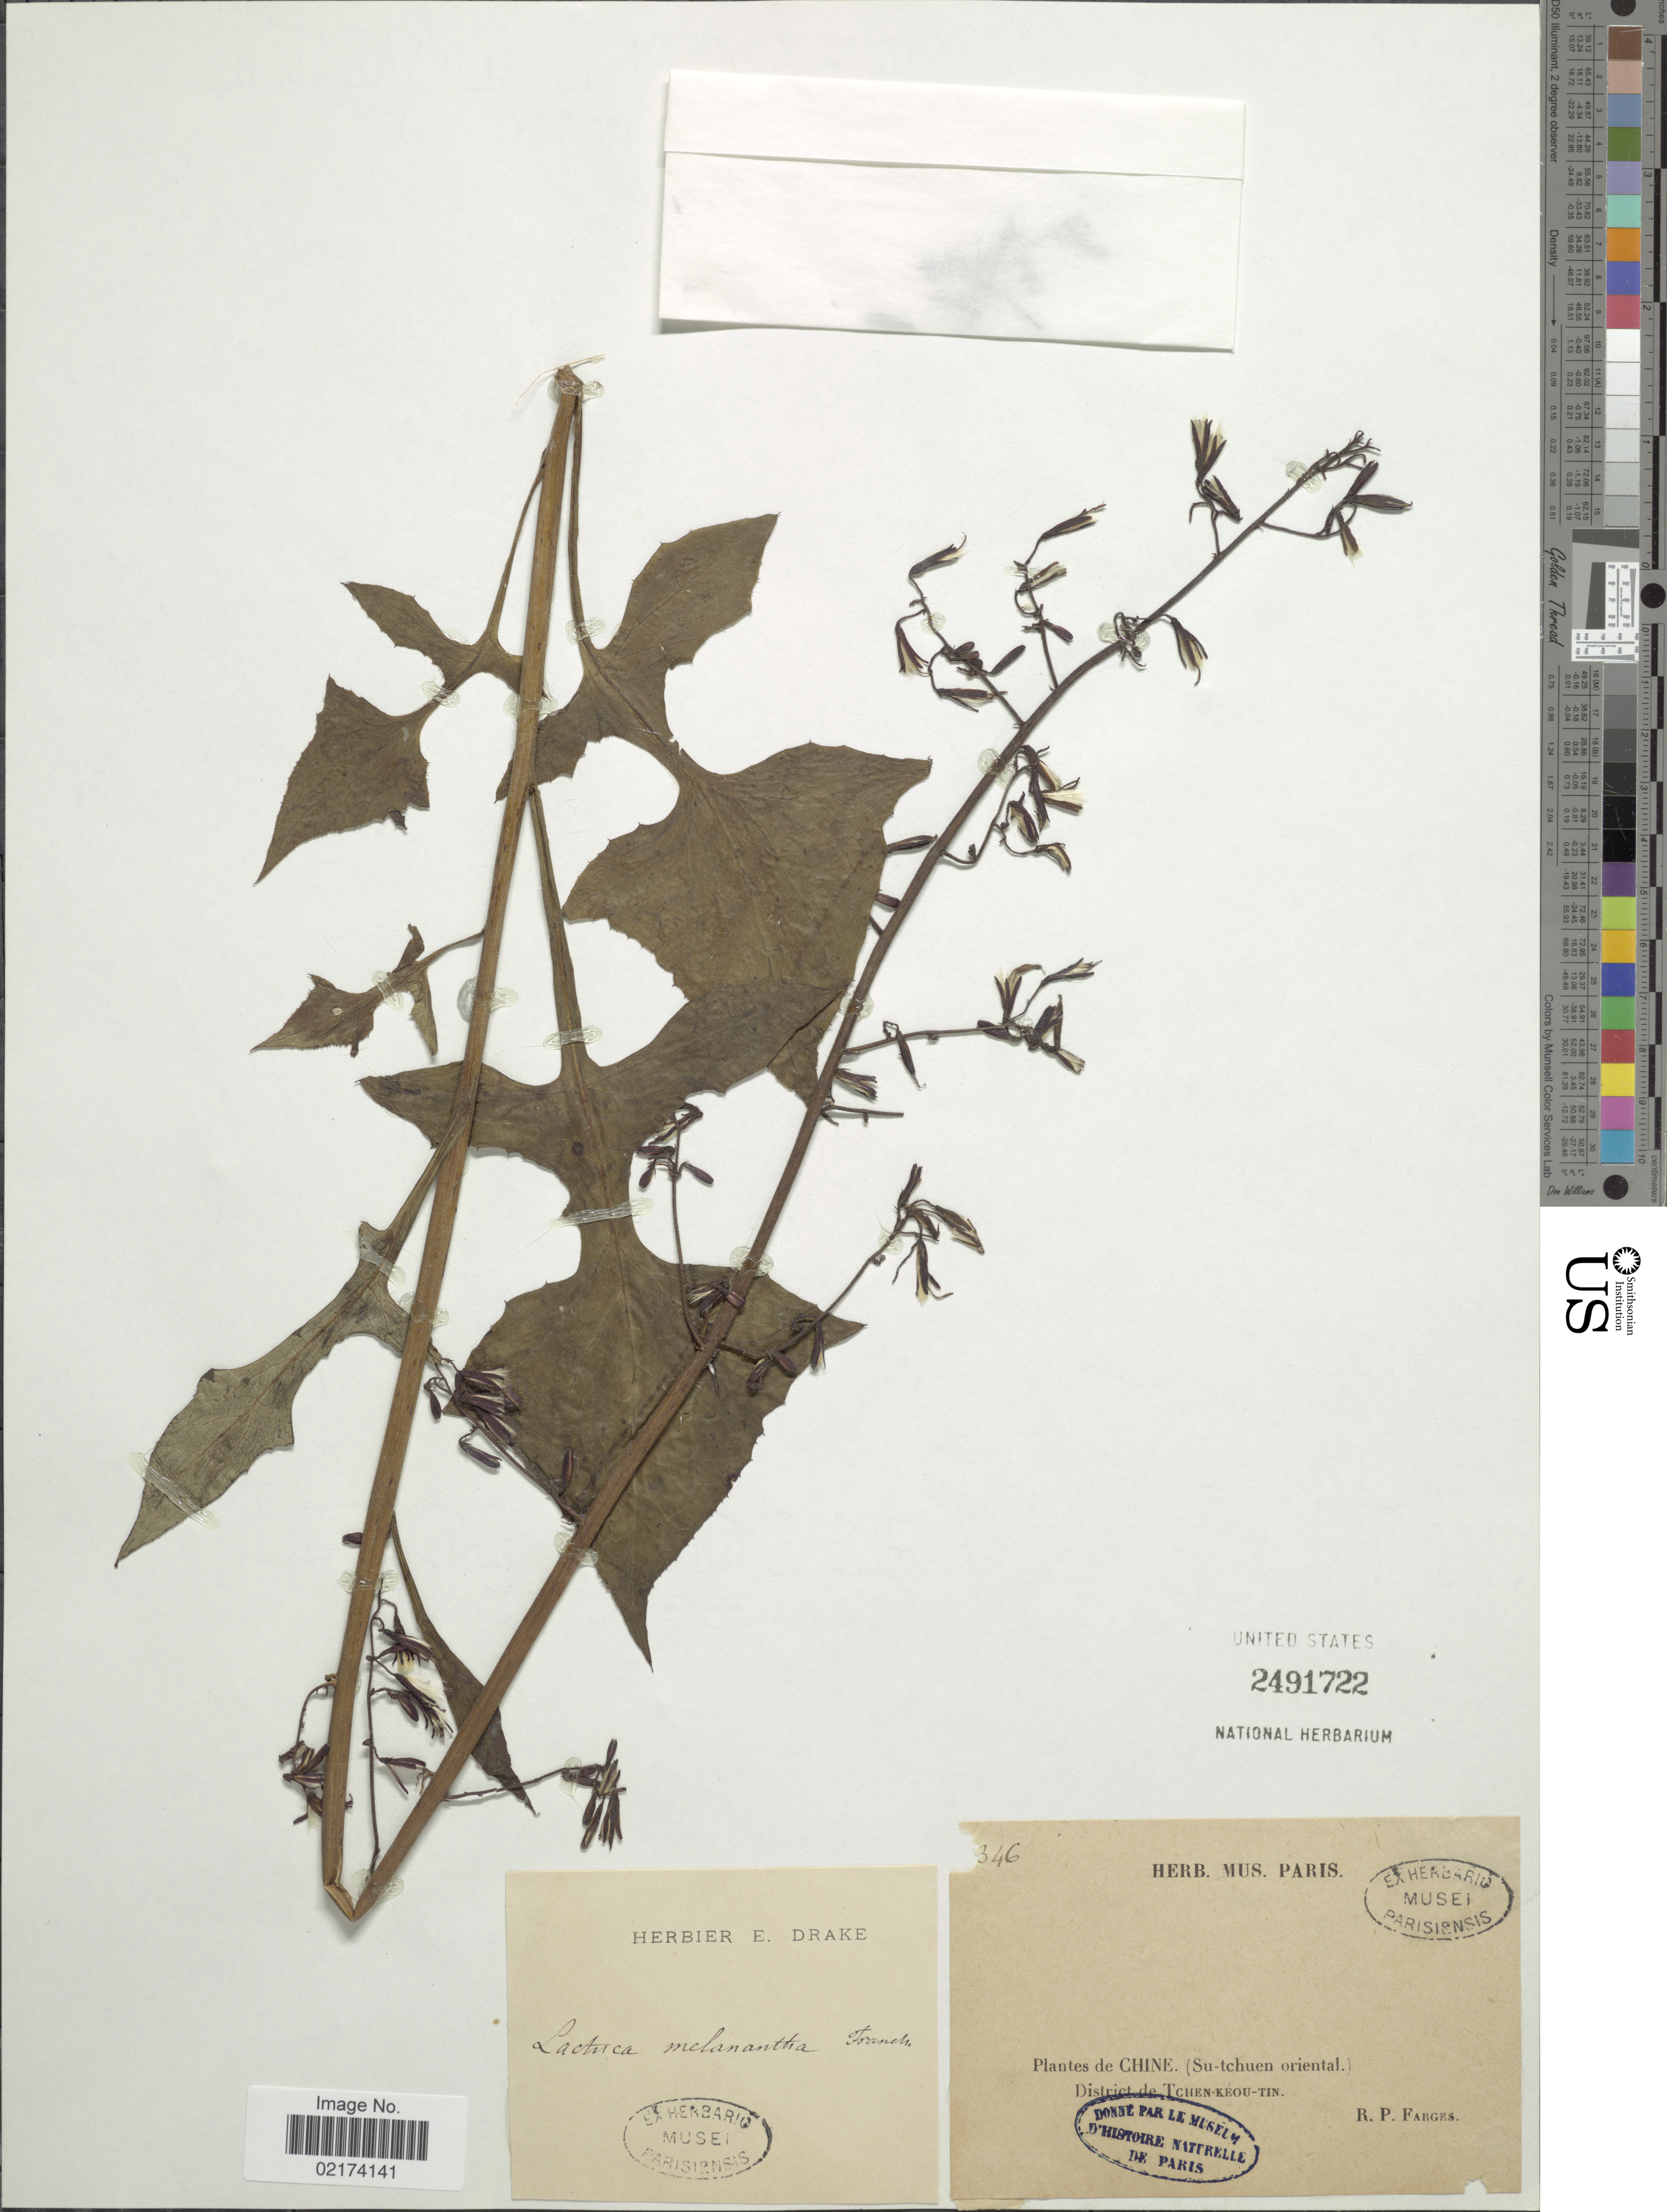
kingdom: Plantae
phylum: Tracheophyta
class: Magnoliopsida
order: Asterales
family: Asteraceae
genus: Notoseris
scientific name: Notoseris melanantha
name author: (Franch.) C. Shih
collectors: P. G. Farges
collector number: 346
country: China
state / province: Sichuan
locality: Chine, Su-tchuen oriental, District de Tchen-Keou-Tin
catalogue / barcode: US 2491722